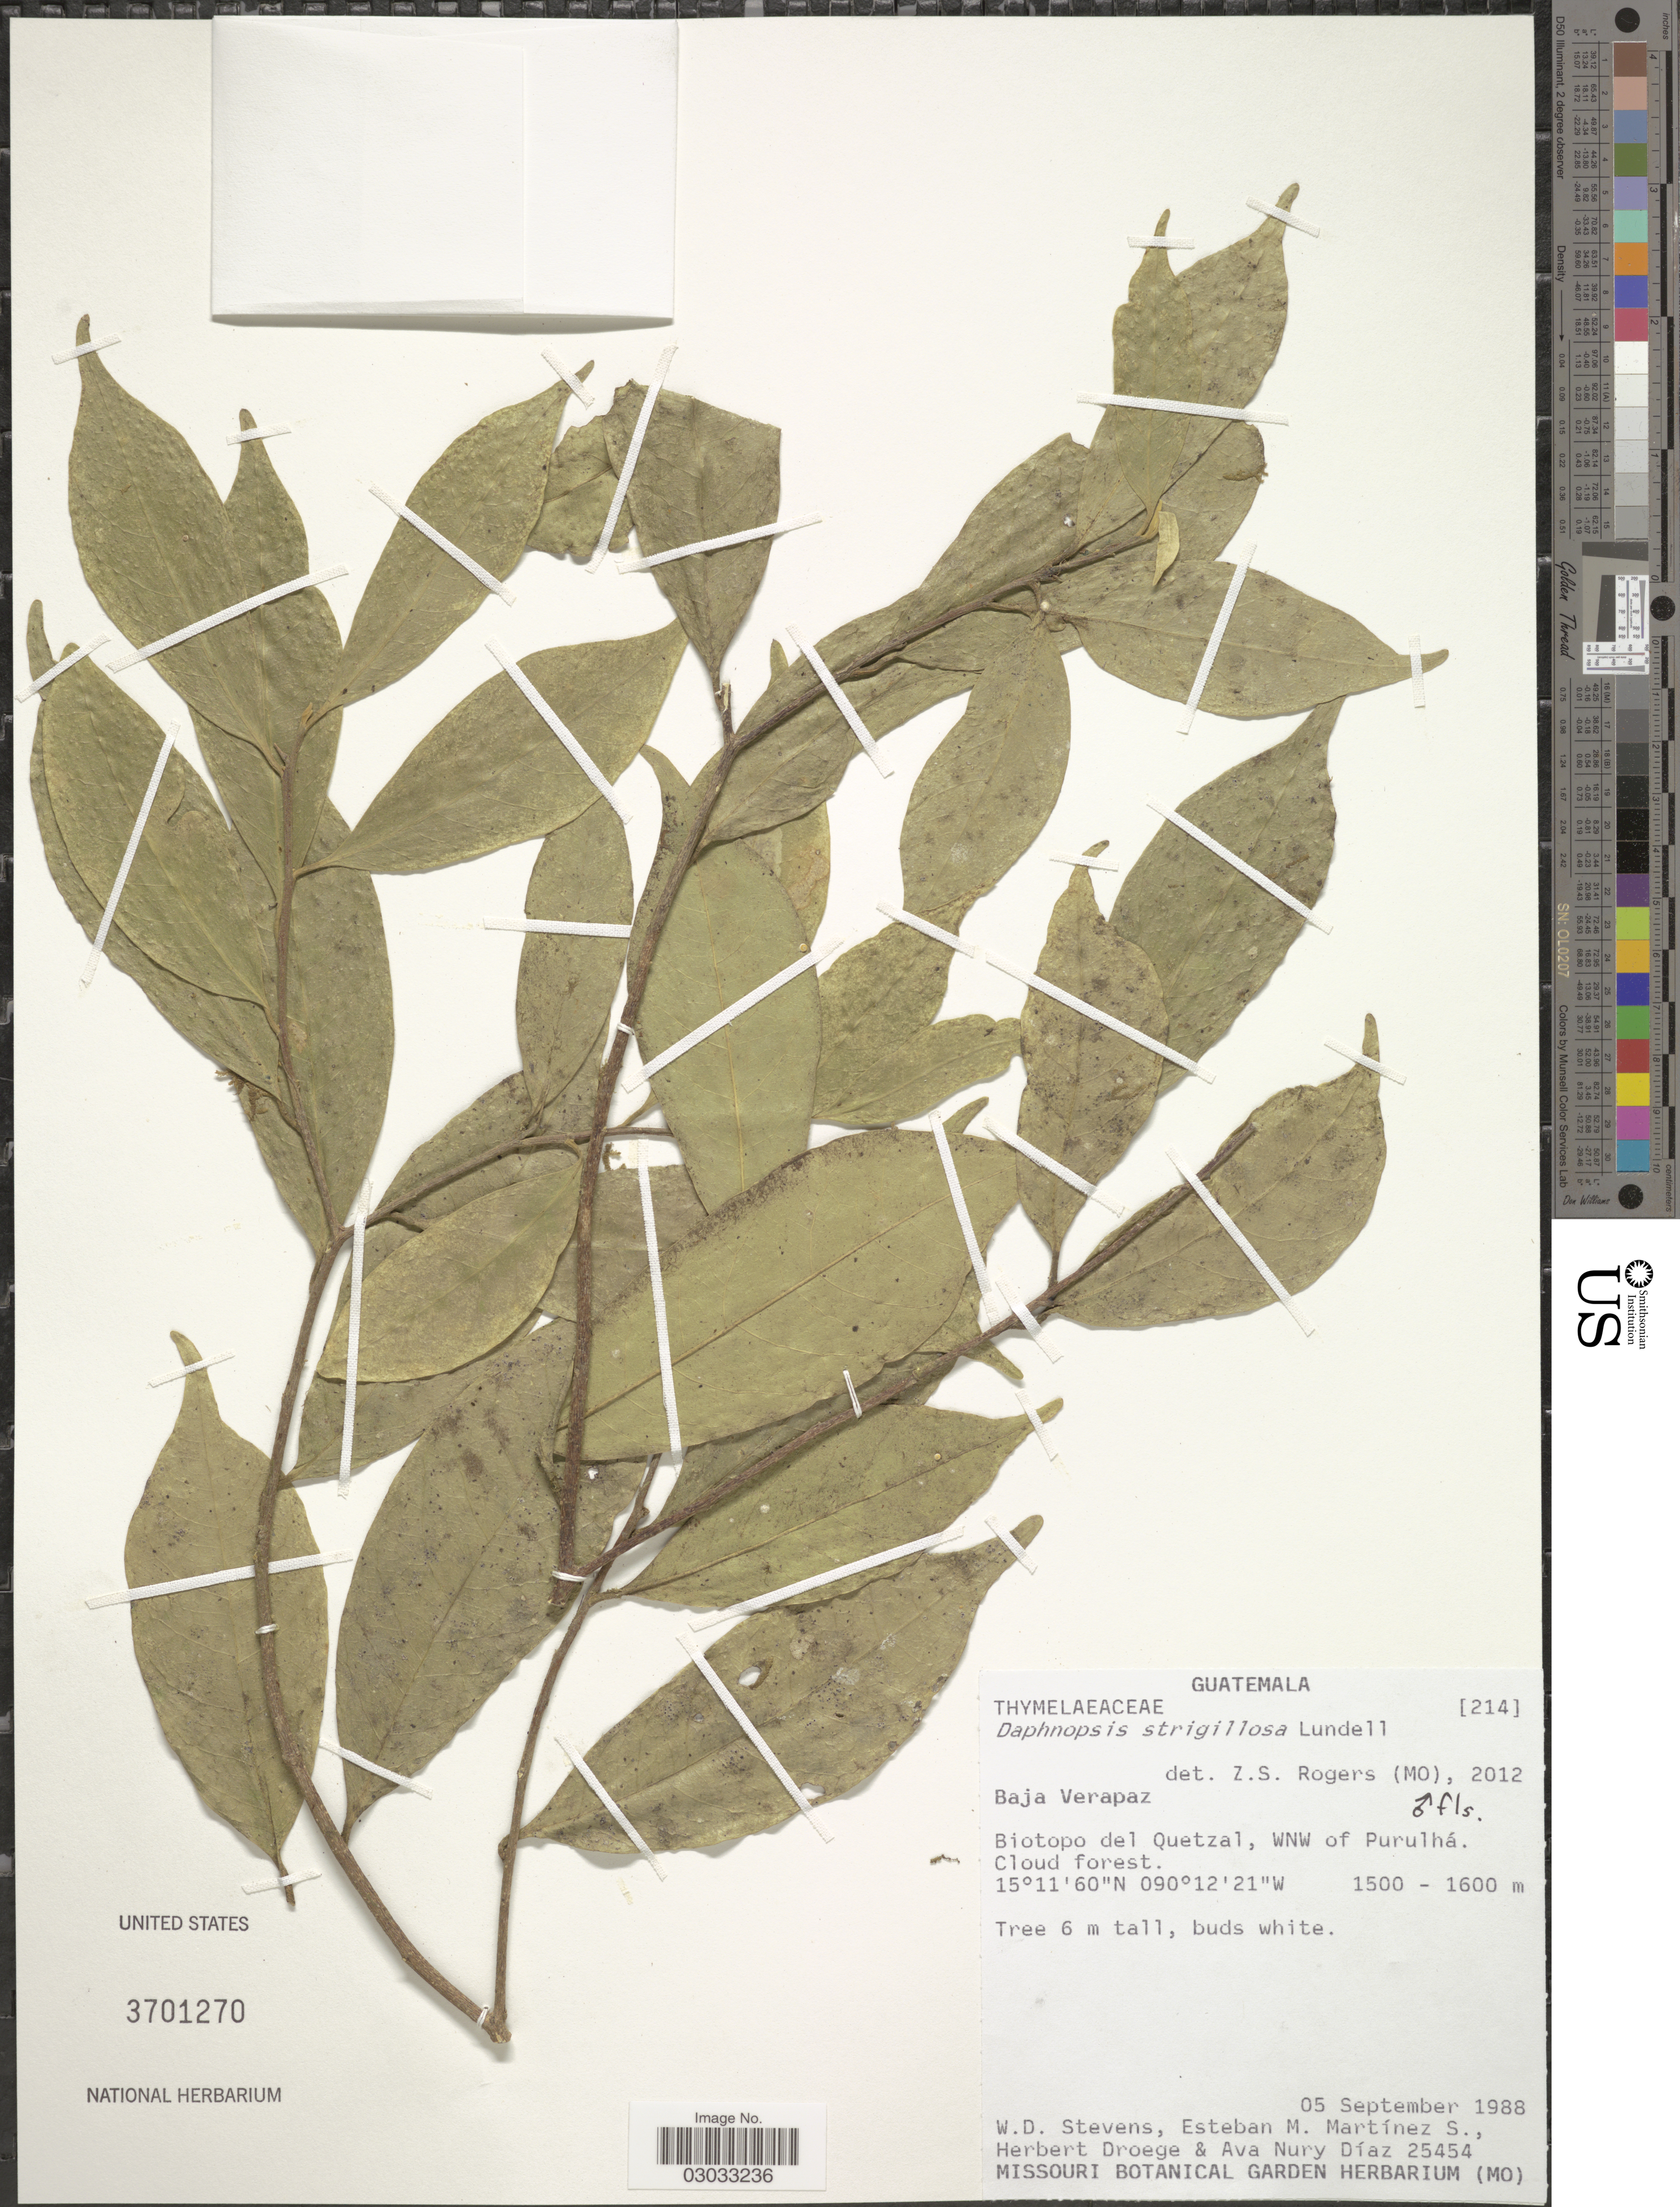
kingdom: Plantae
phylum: Tracheophyta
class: Magnoliopsida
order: Malvales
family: Thymelaeaceae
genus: Daphnopsis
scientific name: Daphnopsis strigillosa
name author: Lundell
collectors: W. D. Stevens, E. M. Martínez S., H. Droege & A. Diaz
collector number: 25454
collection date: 1988-09-05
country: Guatemala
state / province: Baja Verapaz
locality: Biotopo del Quetzal, WNW of Purulhá.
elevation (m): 1500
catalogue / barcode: US 3701270